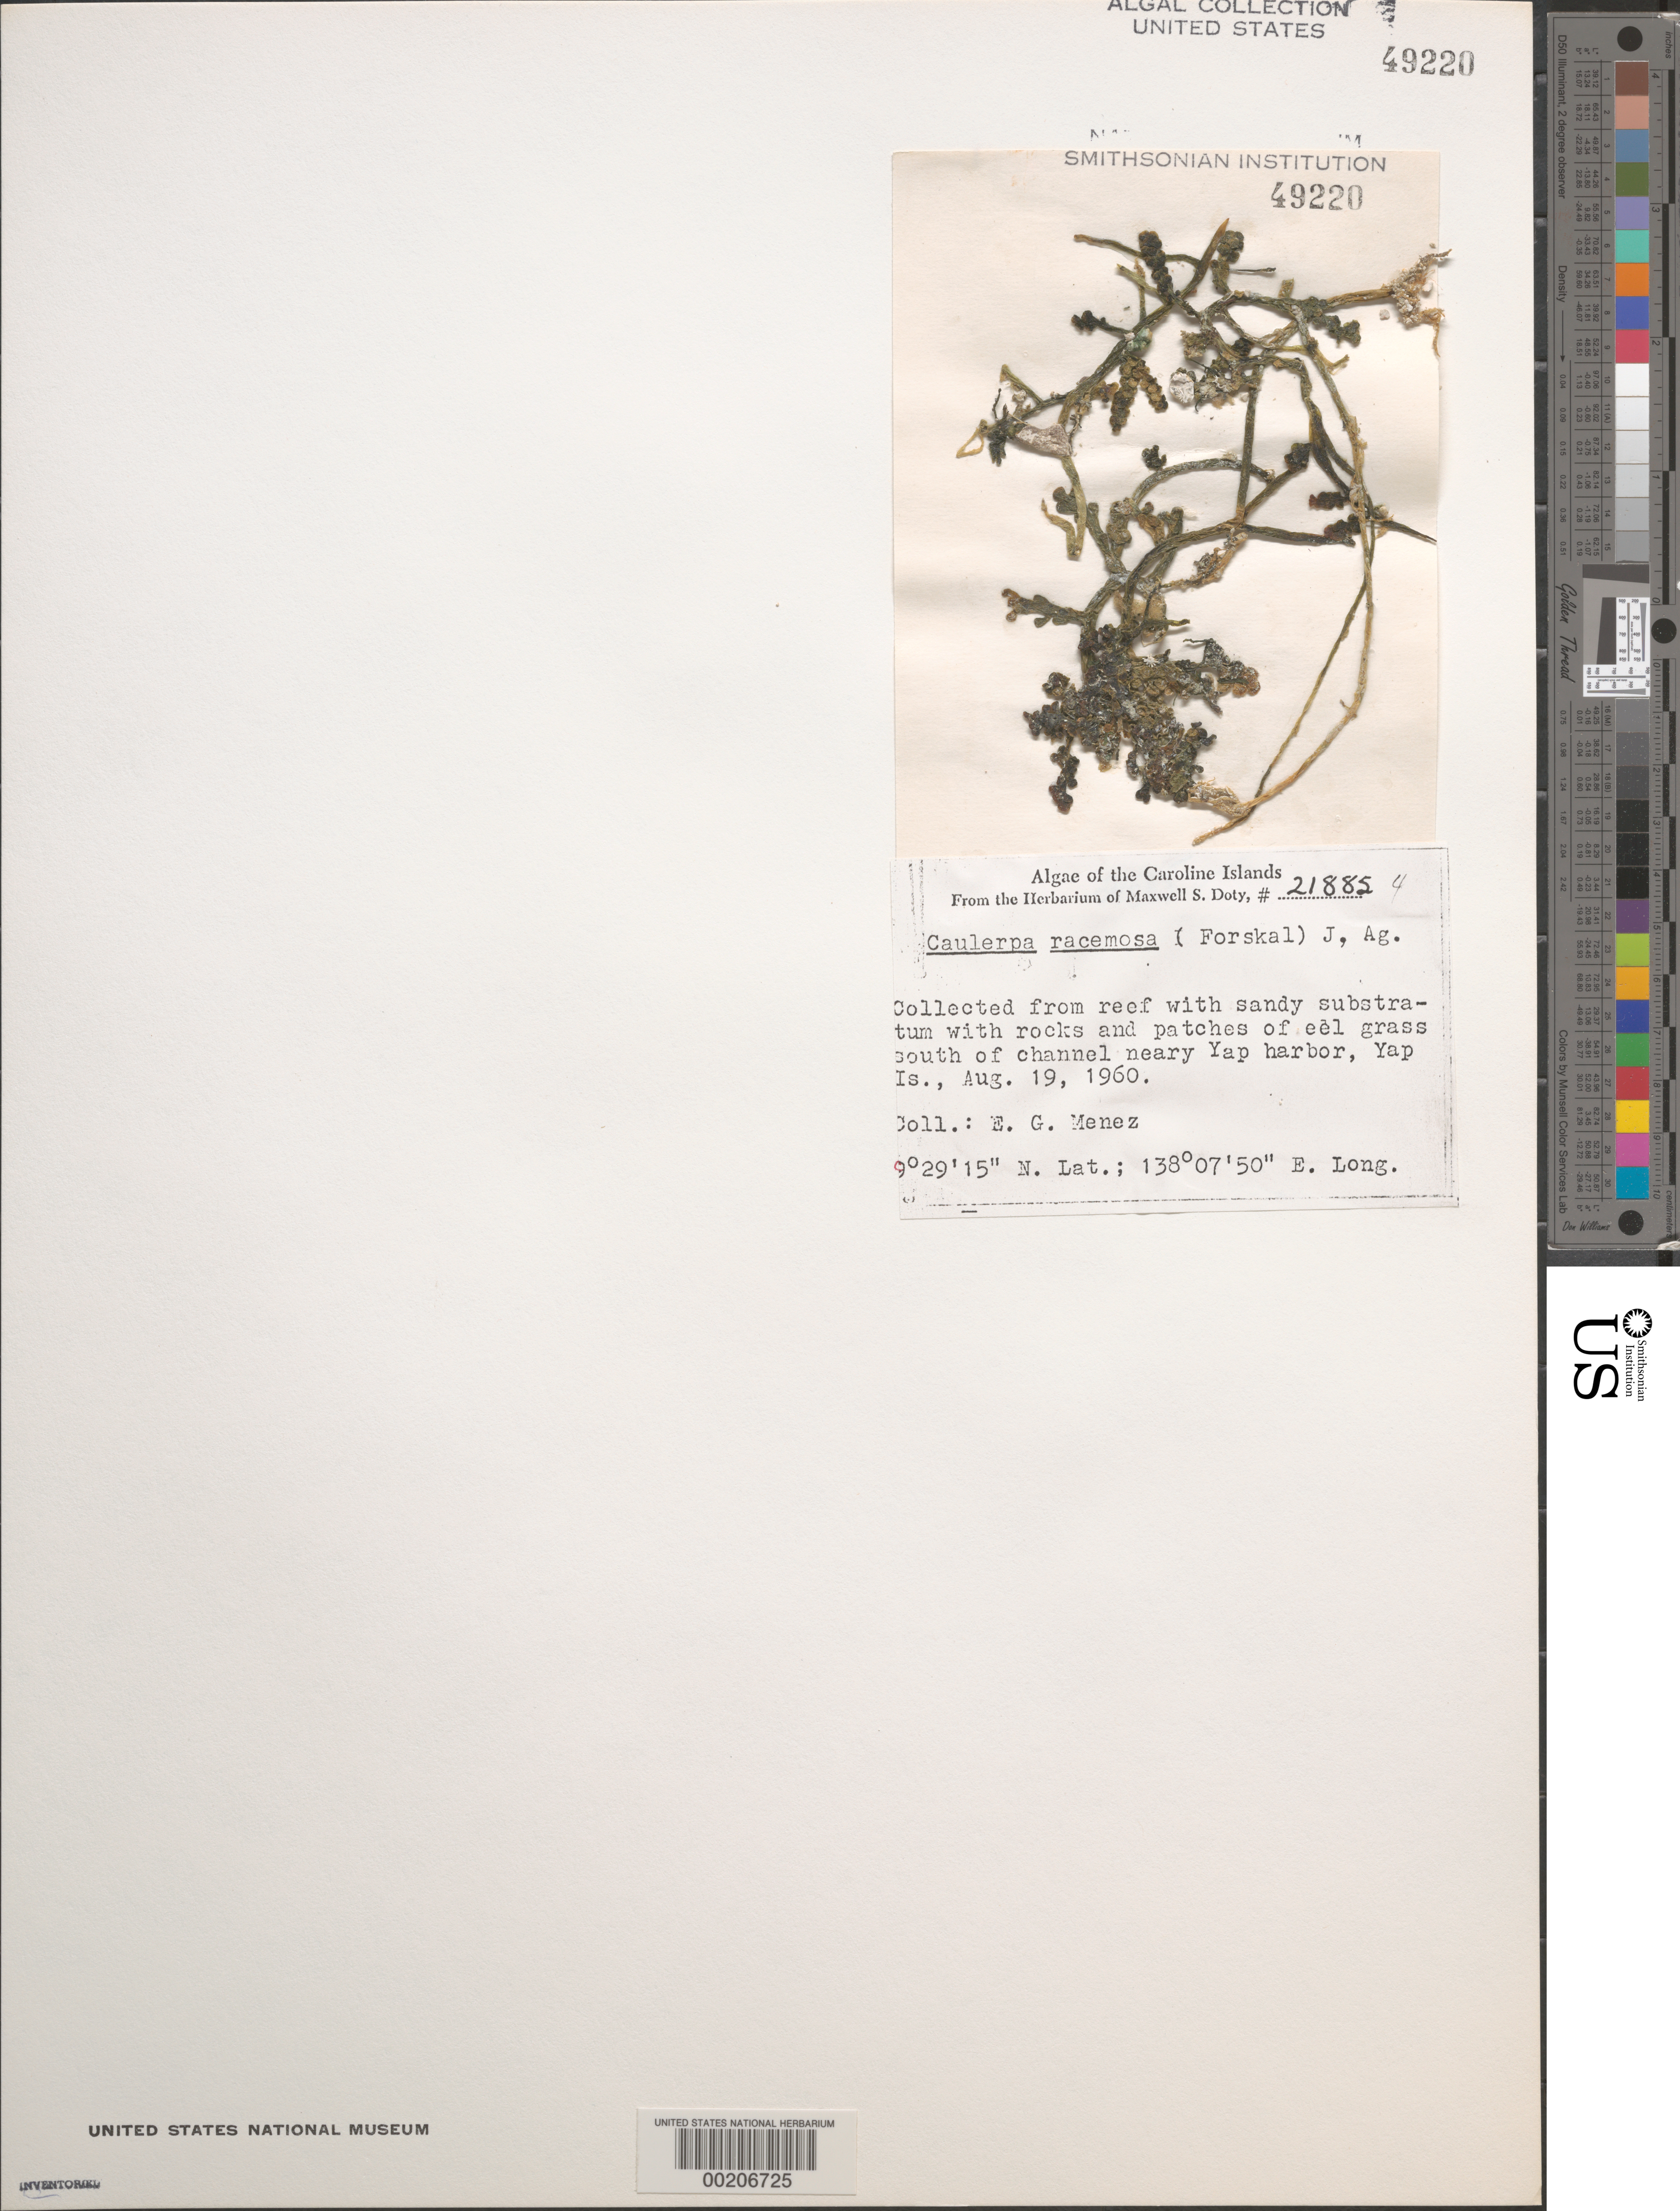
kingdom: Plantae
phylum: Chlorophyta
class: Ulvophyceae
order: Bryopsidales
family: Caulerpaceae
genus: Caulerpa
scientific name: Caulerpa racemosa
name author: (Forssk.) J. Agardh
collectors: Meñez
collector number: MSD 21885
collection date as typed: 19 Aug 1960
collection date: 1960-08-19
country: Micronesia, Federated States of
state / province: Yap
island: Yap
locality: Near Yap Harbor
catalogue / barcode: US 49220